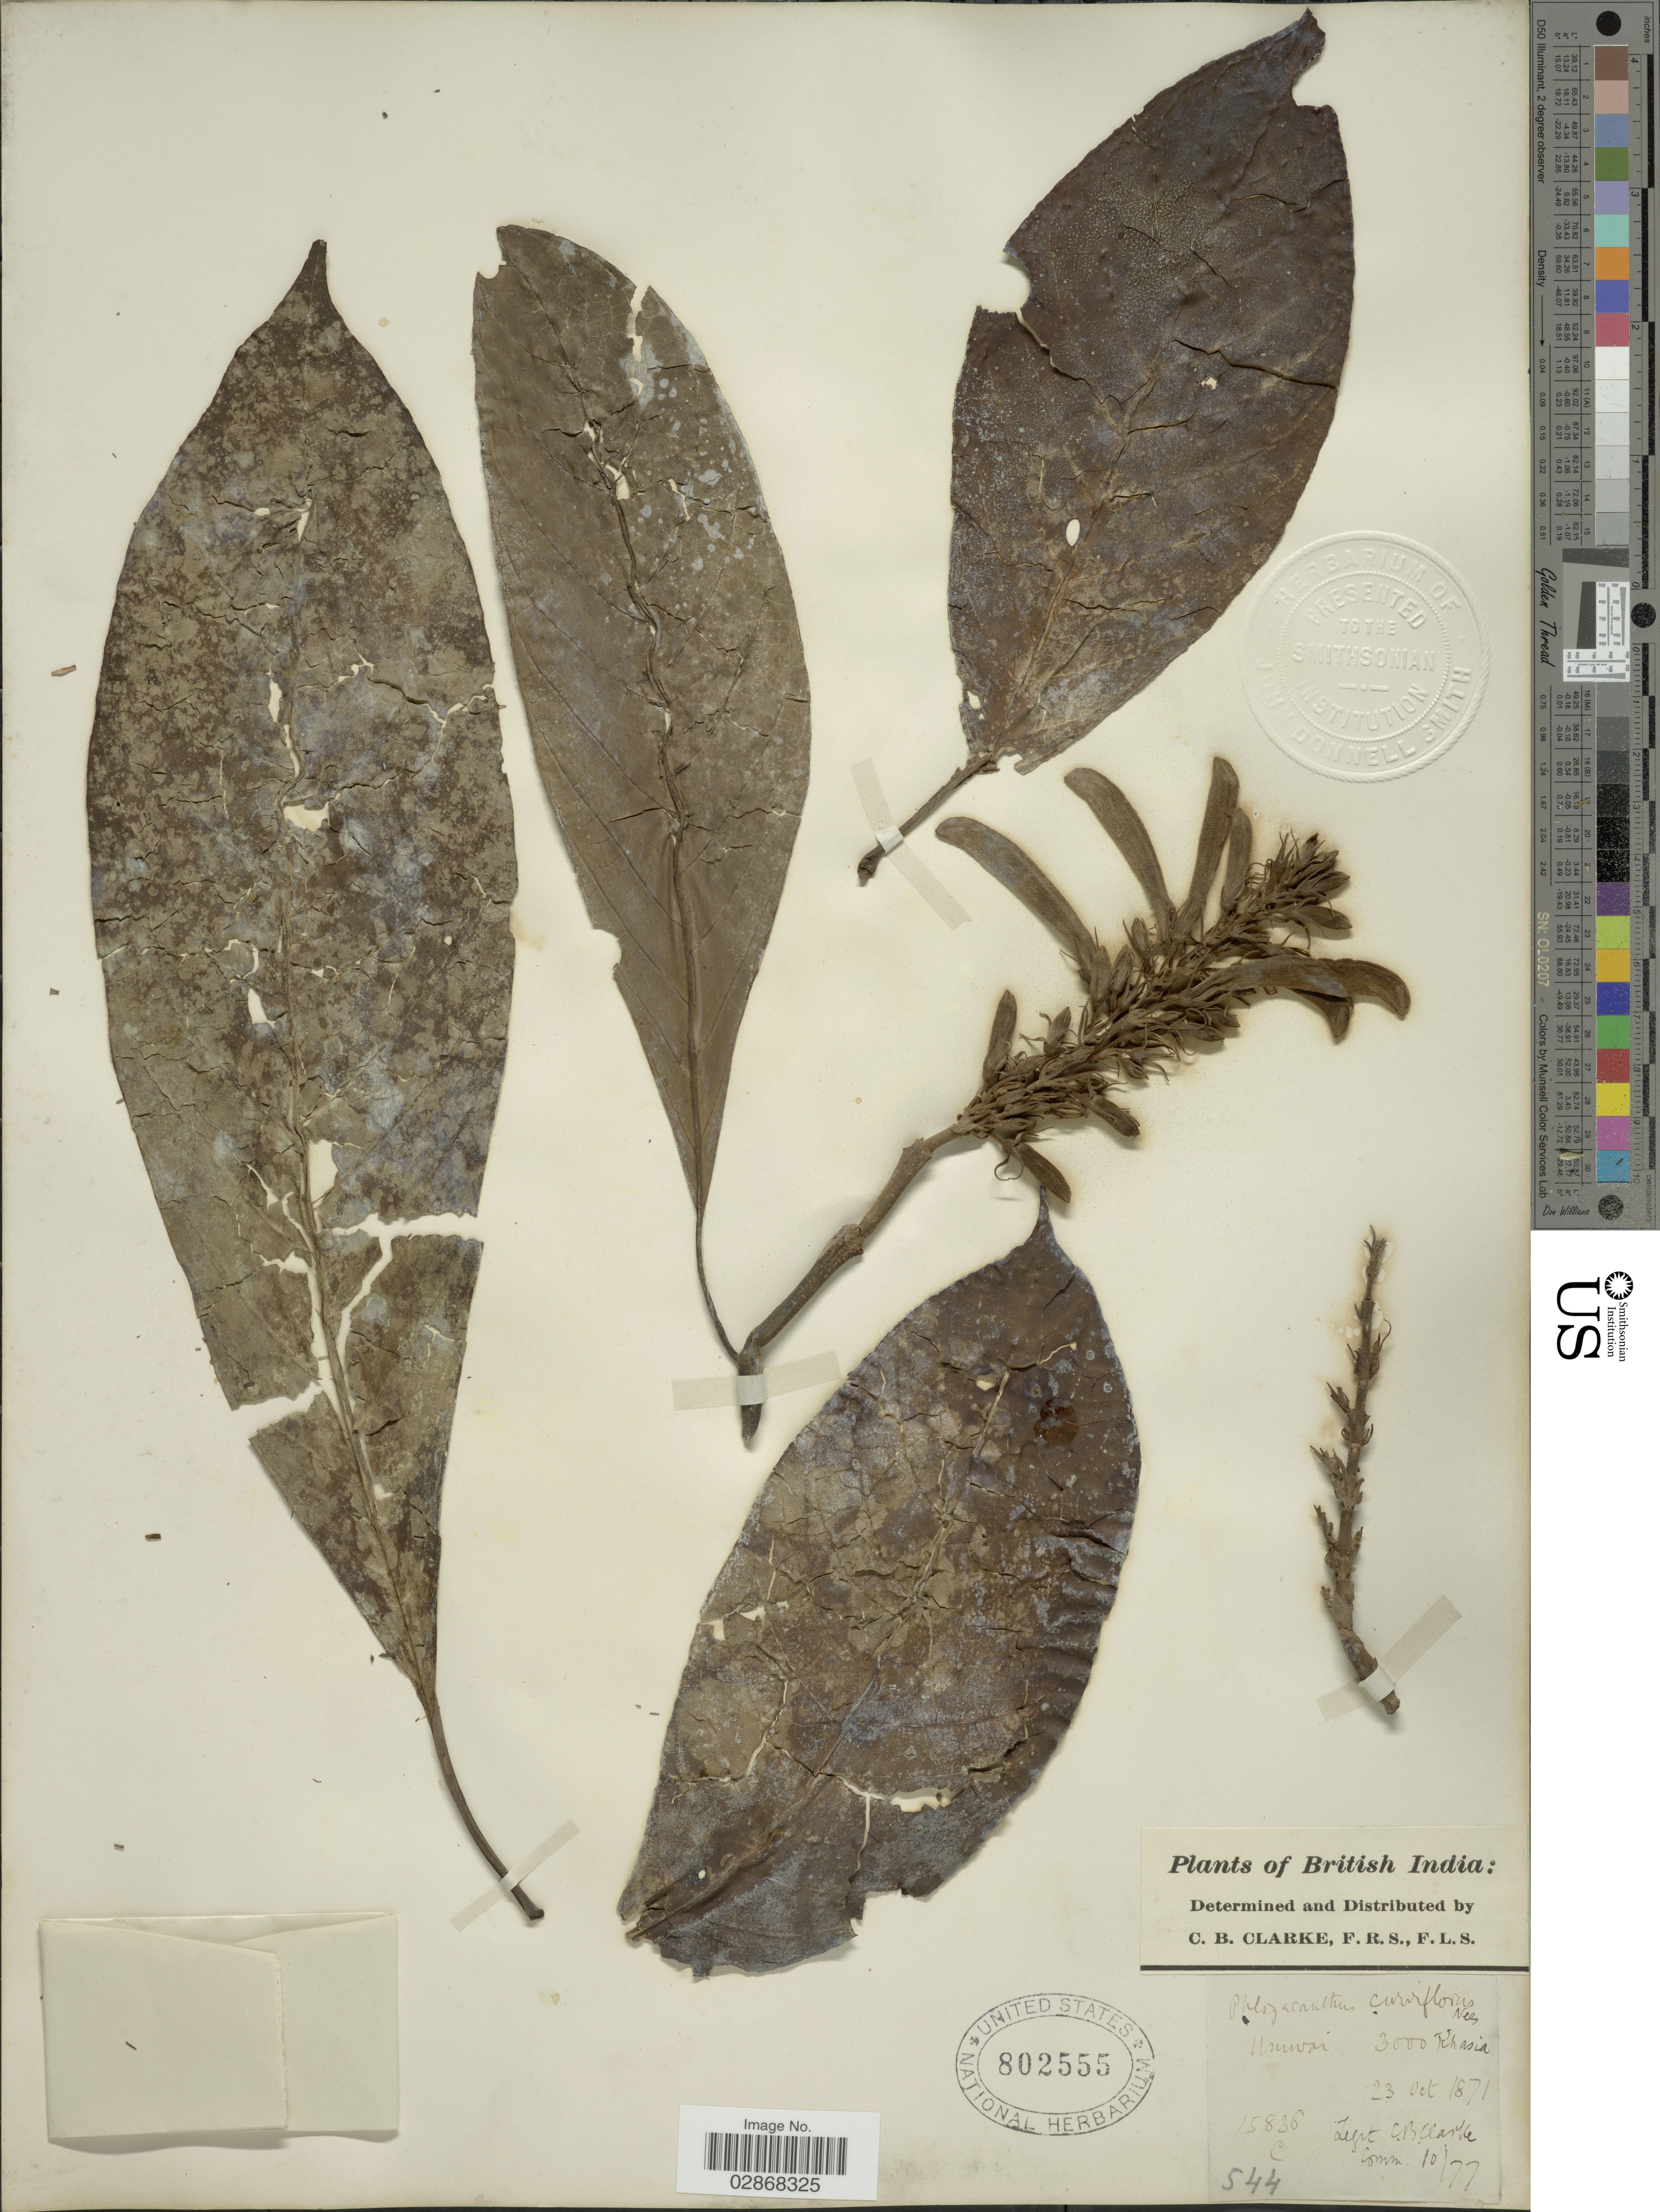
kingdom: Plantae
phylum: Tracheophyta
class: Magnoliopsida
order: Lamiales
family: Acanthaceae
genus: Phlogacanthus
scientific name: Phlogacanthus curviflorus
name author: Nees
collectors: C. B. Clarke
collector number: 15836C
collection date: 1871-10-23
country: India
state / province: Meghalaya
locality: British India, Umwai, Khasia.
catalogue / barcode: US 802555